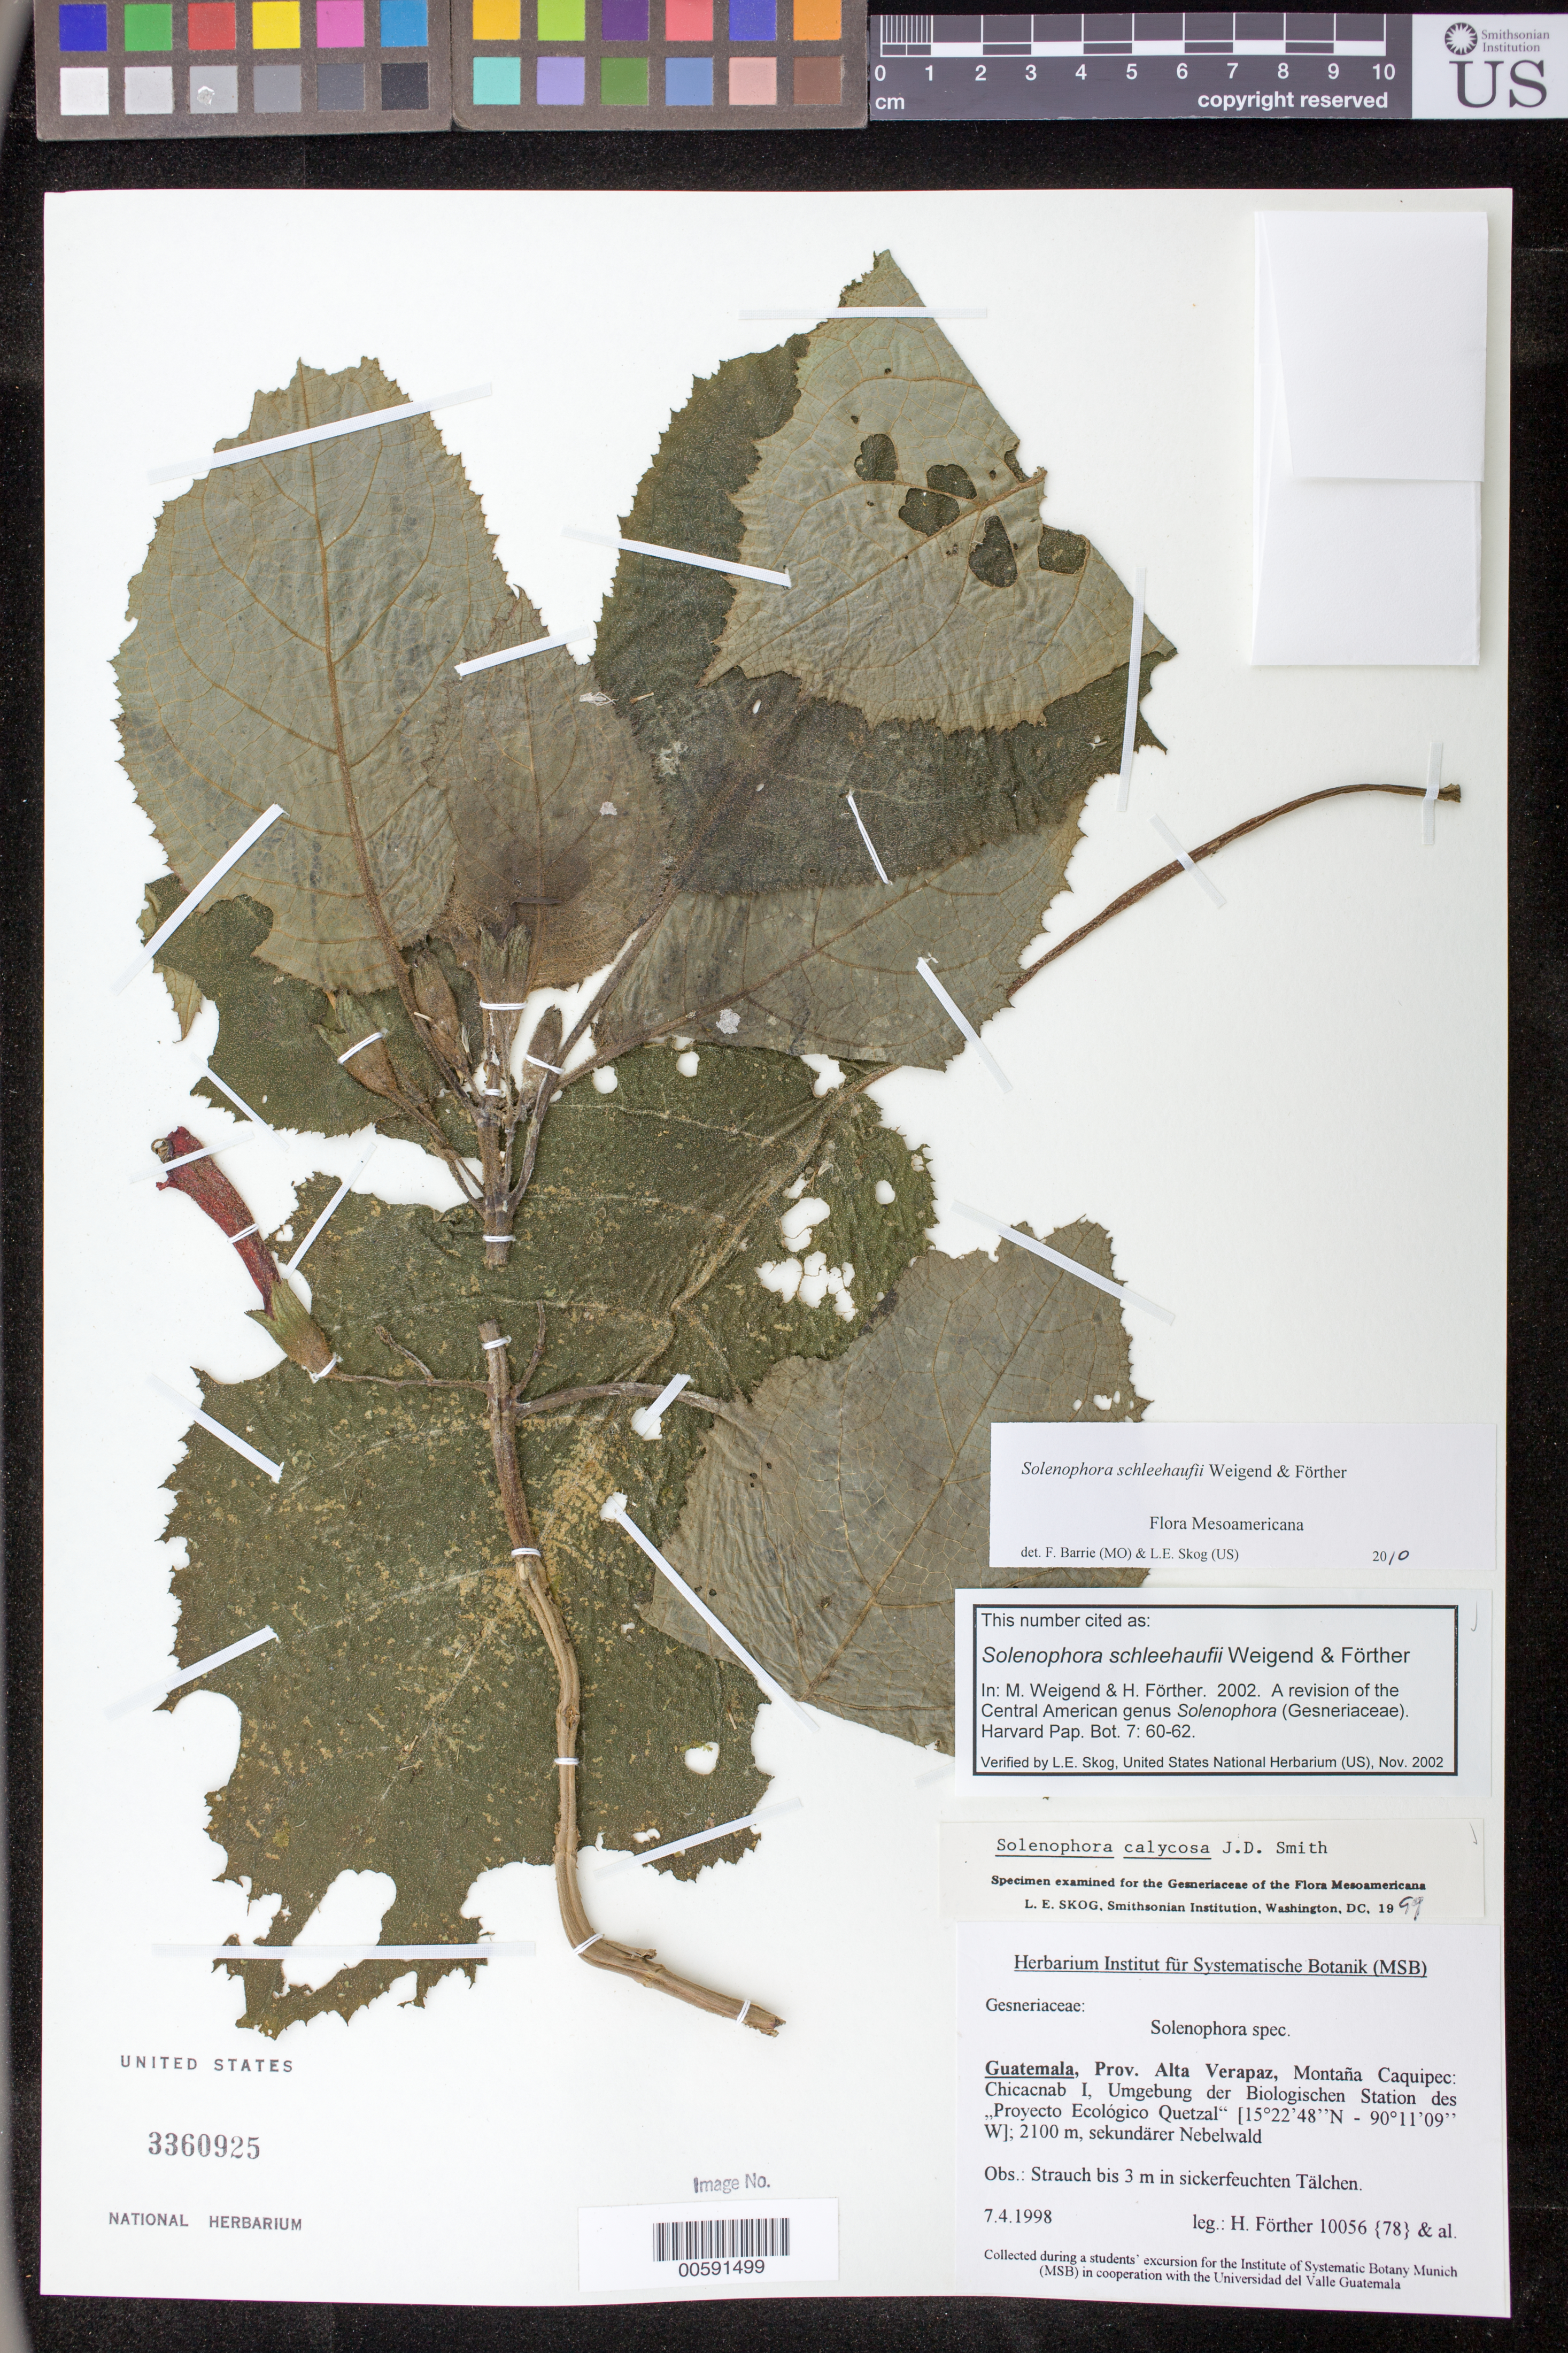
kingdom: Plantae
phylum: Tracheophyta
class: Magnoliopsida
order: Lamiales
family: Gesneriaceae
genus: Solenophora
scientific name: Solenophora schleehaufii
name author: Weigend & Förther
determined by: Weigend; Förther, Harald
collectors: H. Fôrther & et al.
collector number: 10056 {78}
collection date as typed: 07 Apr 1998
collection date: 1998-04-07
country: Guatemala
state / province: Alta Verapaz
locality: Montaña Caquipec: Chicacnab I, Umgebung der biologischen Station des "Proyecto Ecológico Quetzal"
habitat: Sekundäre Nebelwald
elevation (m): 2100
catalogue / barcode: US 3360925